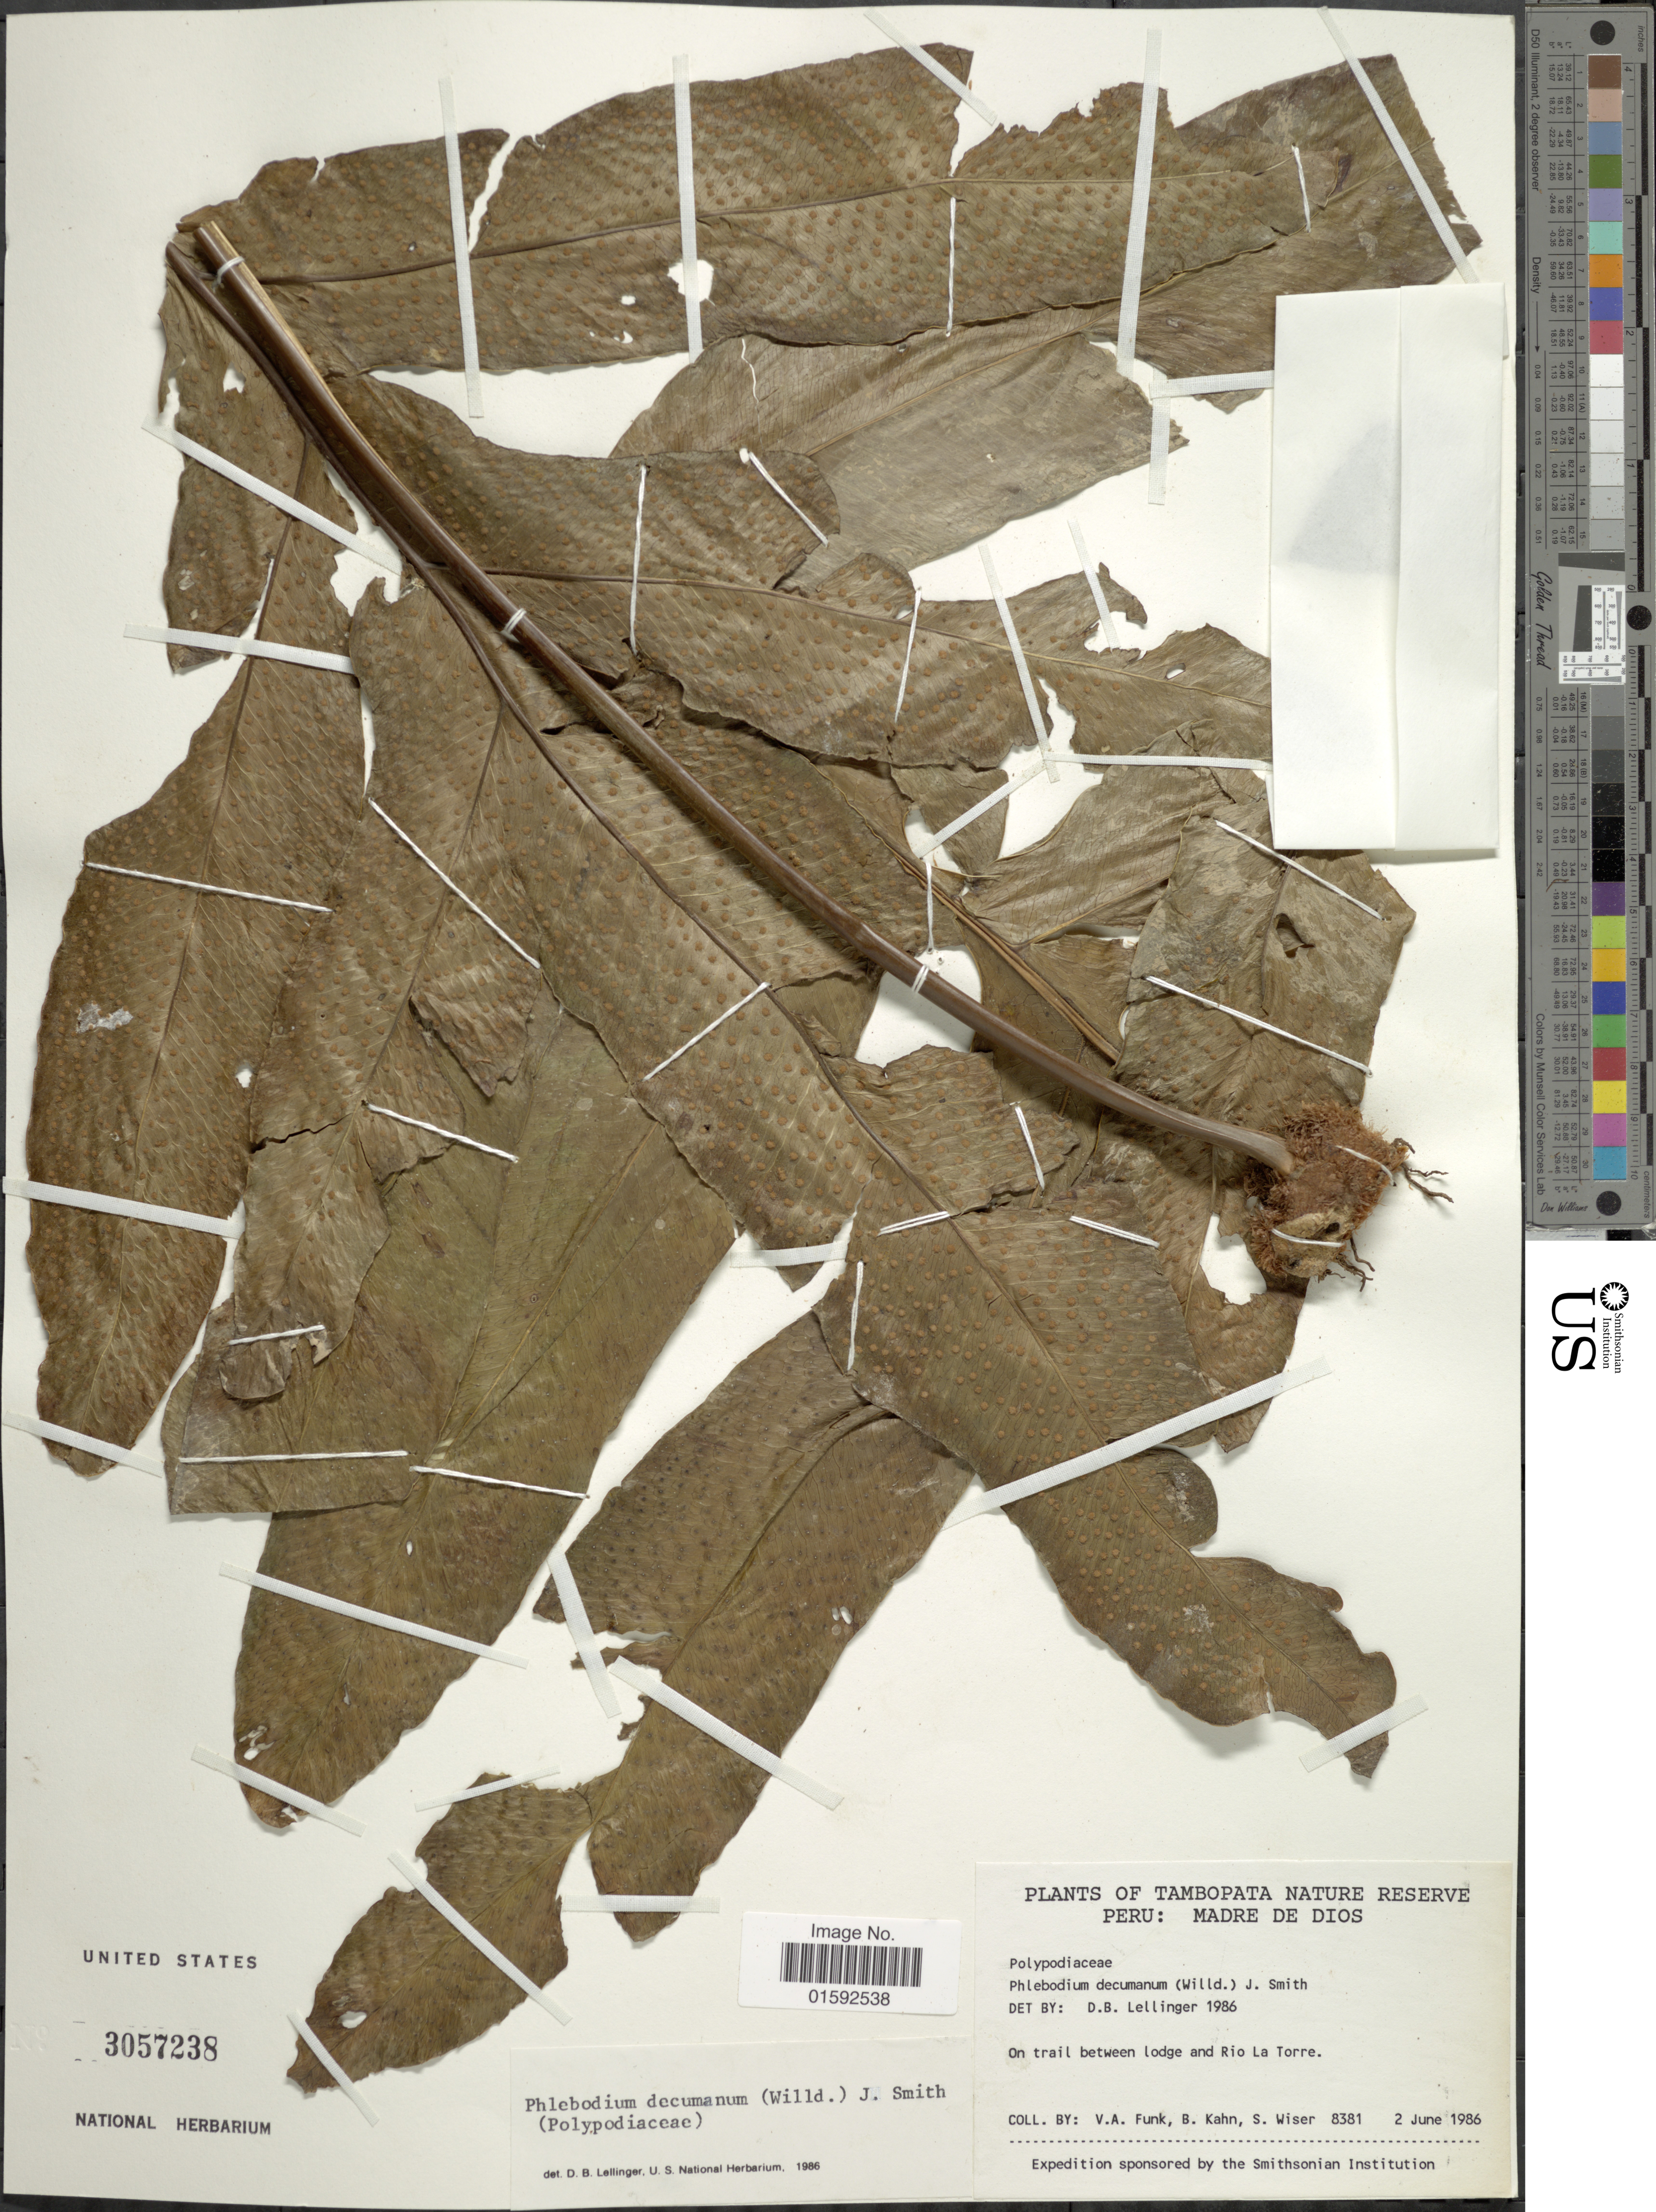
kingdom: Plantae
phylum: Tracheophyta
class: Polypodiopsida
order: Polypodiales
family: Polypodiaceae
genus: Phlebodium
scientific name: Phlebodium decumanum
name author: (Willd.) J. Sm.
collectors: V. Funk, B. Kahn & S. Wiser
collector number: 8381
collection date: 1986-06-02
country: Peru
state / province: Madre de Dios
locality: Tambopata Nature Reserve, Peru: Madre de Dios, on trail between lodge and Rio La Torre.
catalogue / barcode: US 3057238